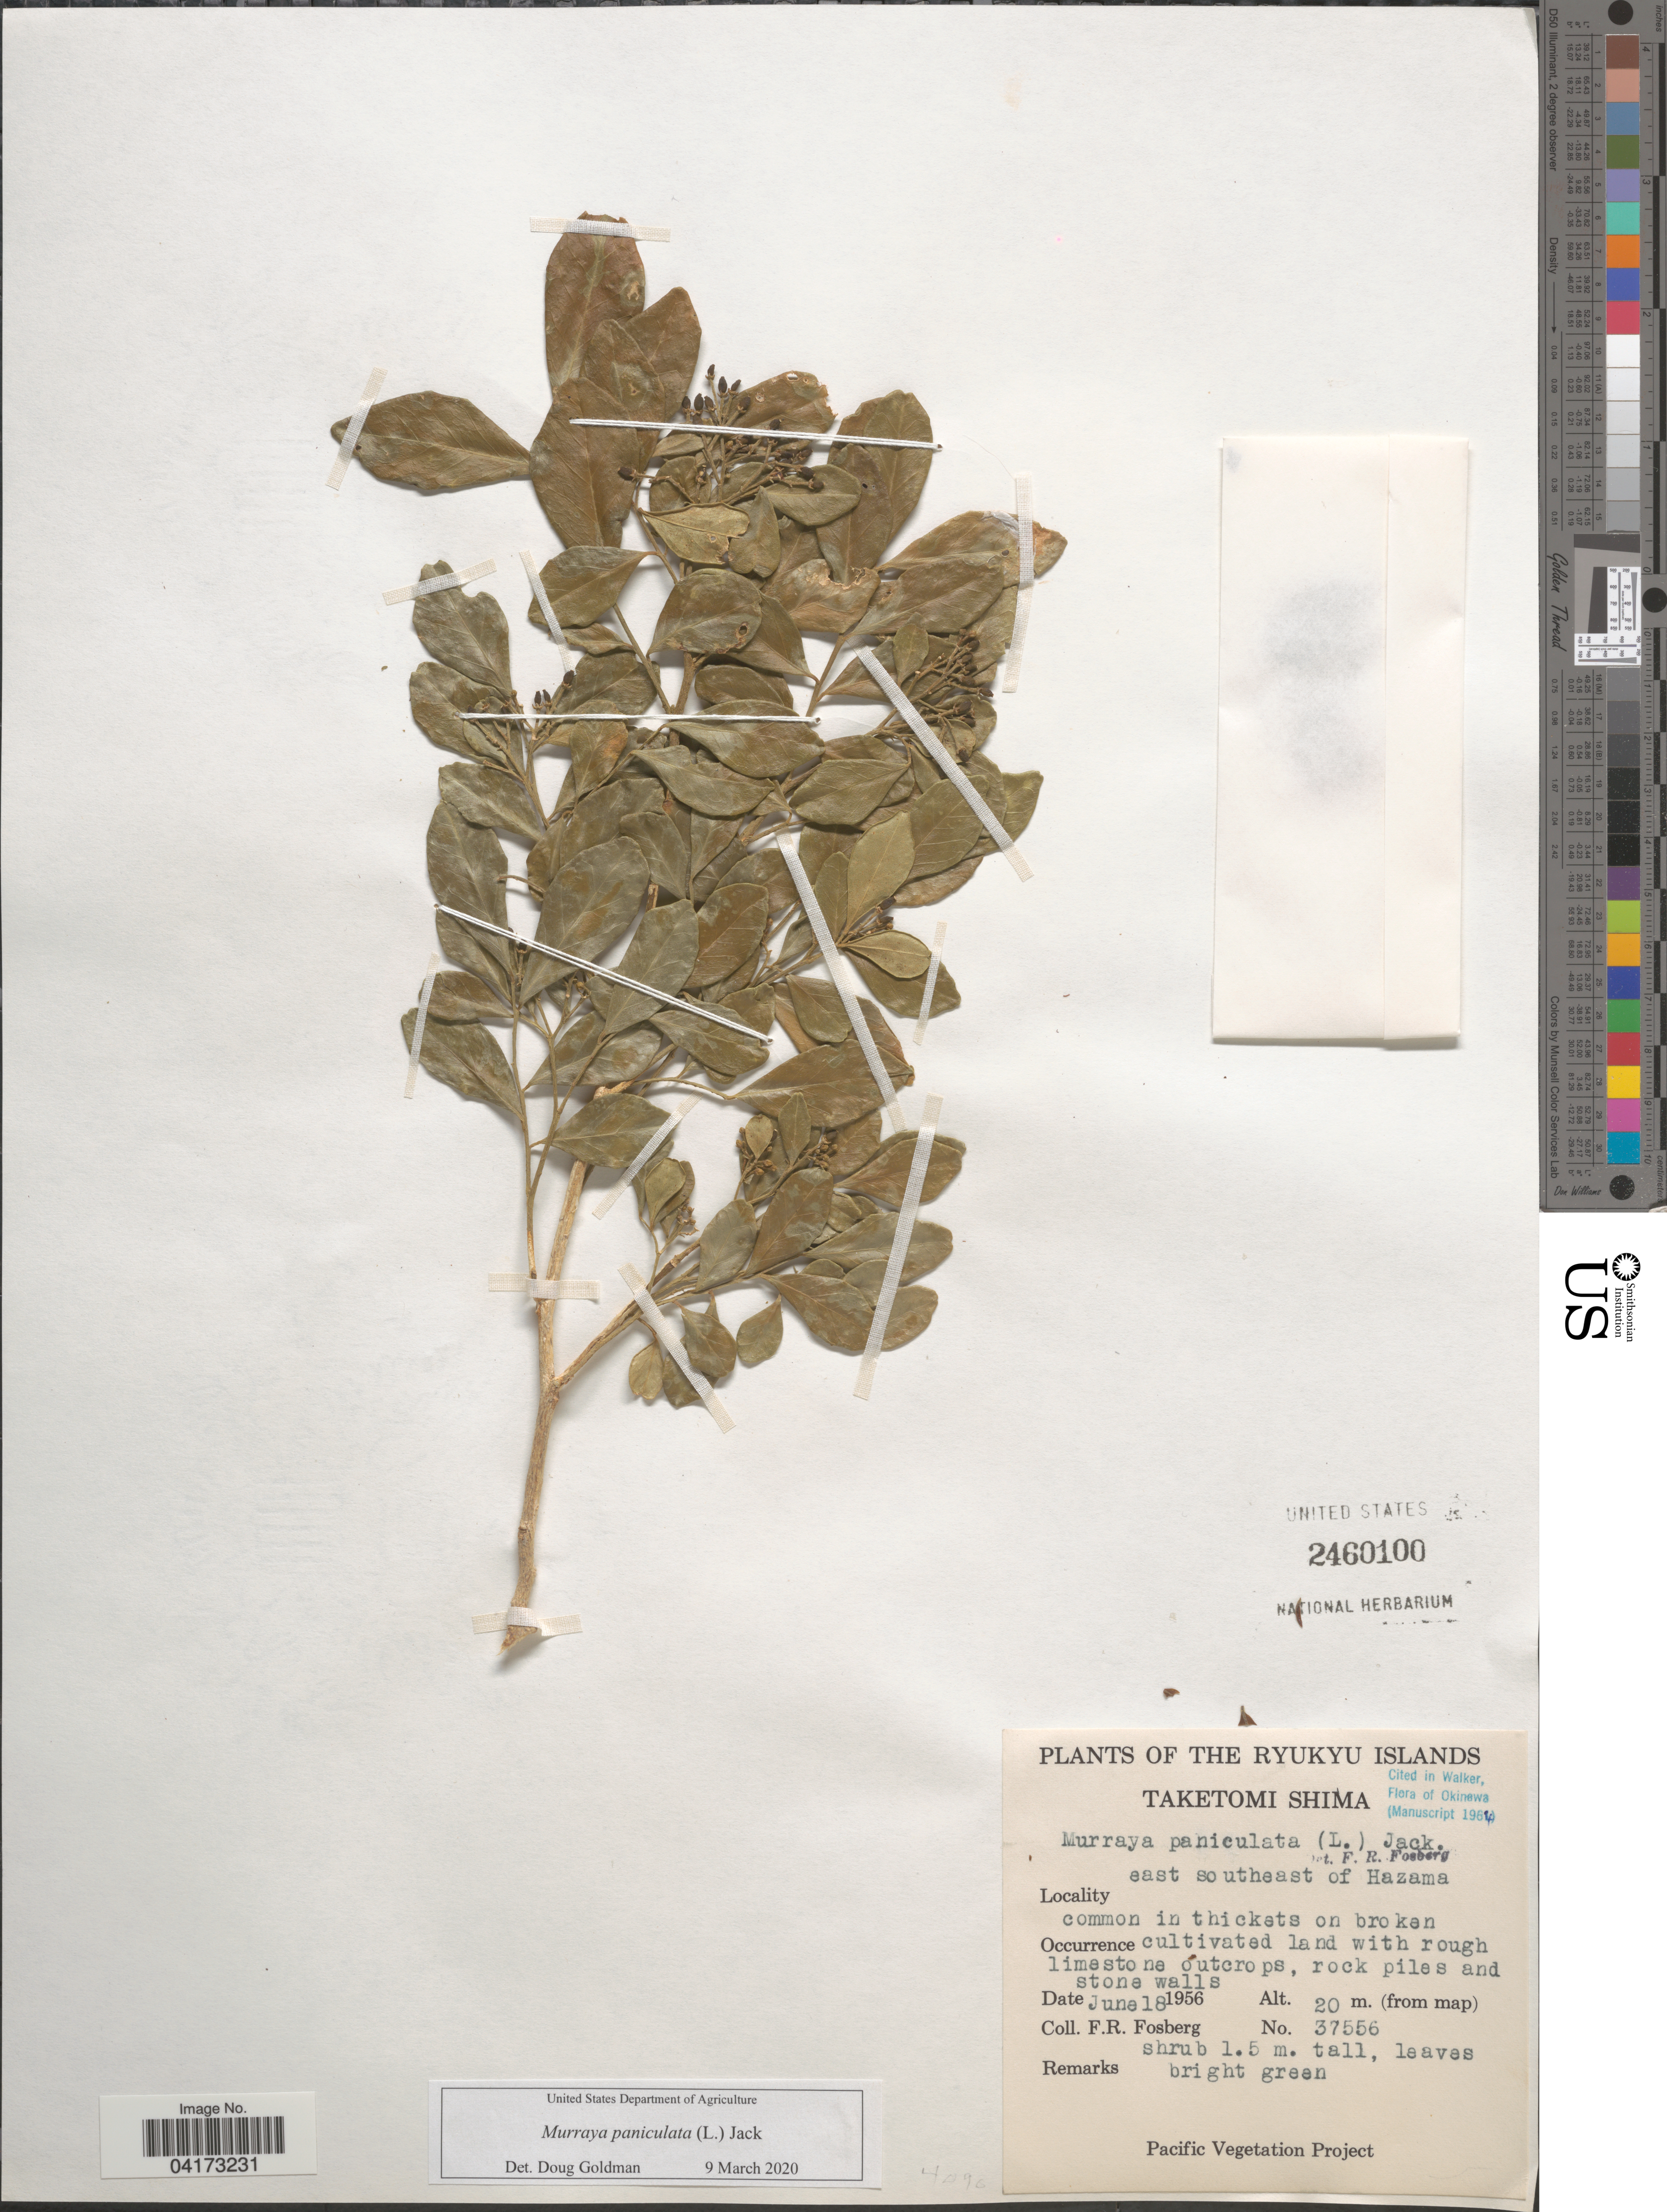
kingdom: Plantae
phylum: Tracheophyta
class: Magnoliopsida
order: Sapindales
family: Rutaceae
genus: Murraya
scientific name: Murraya paniculata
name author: (L.) Jack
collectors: F. R. Fosberg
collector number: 37556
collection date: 1956-06-18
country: Japan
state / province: Okinawa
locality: The Ryukyu Islands. Taketomi Shima. East southeast of Hazama.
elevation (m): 20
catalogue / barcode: US 2460100